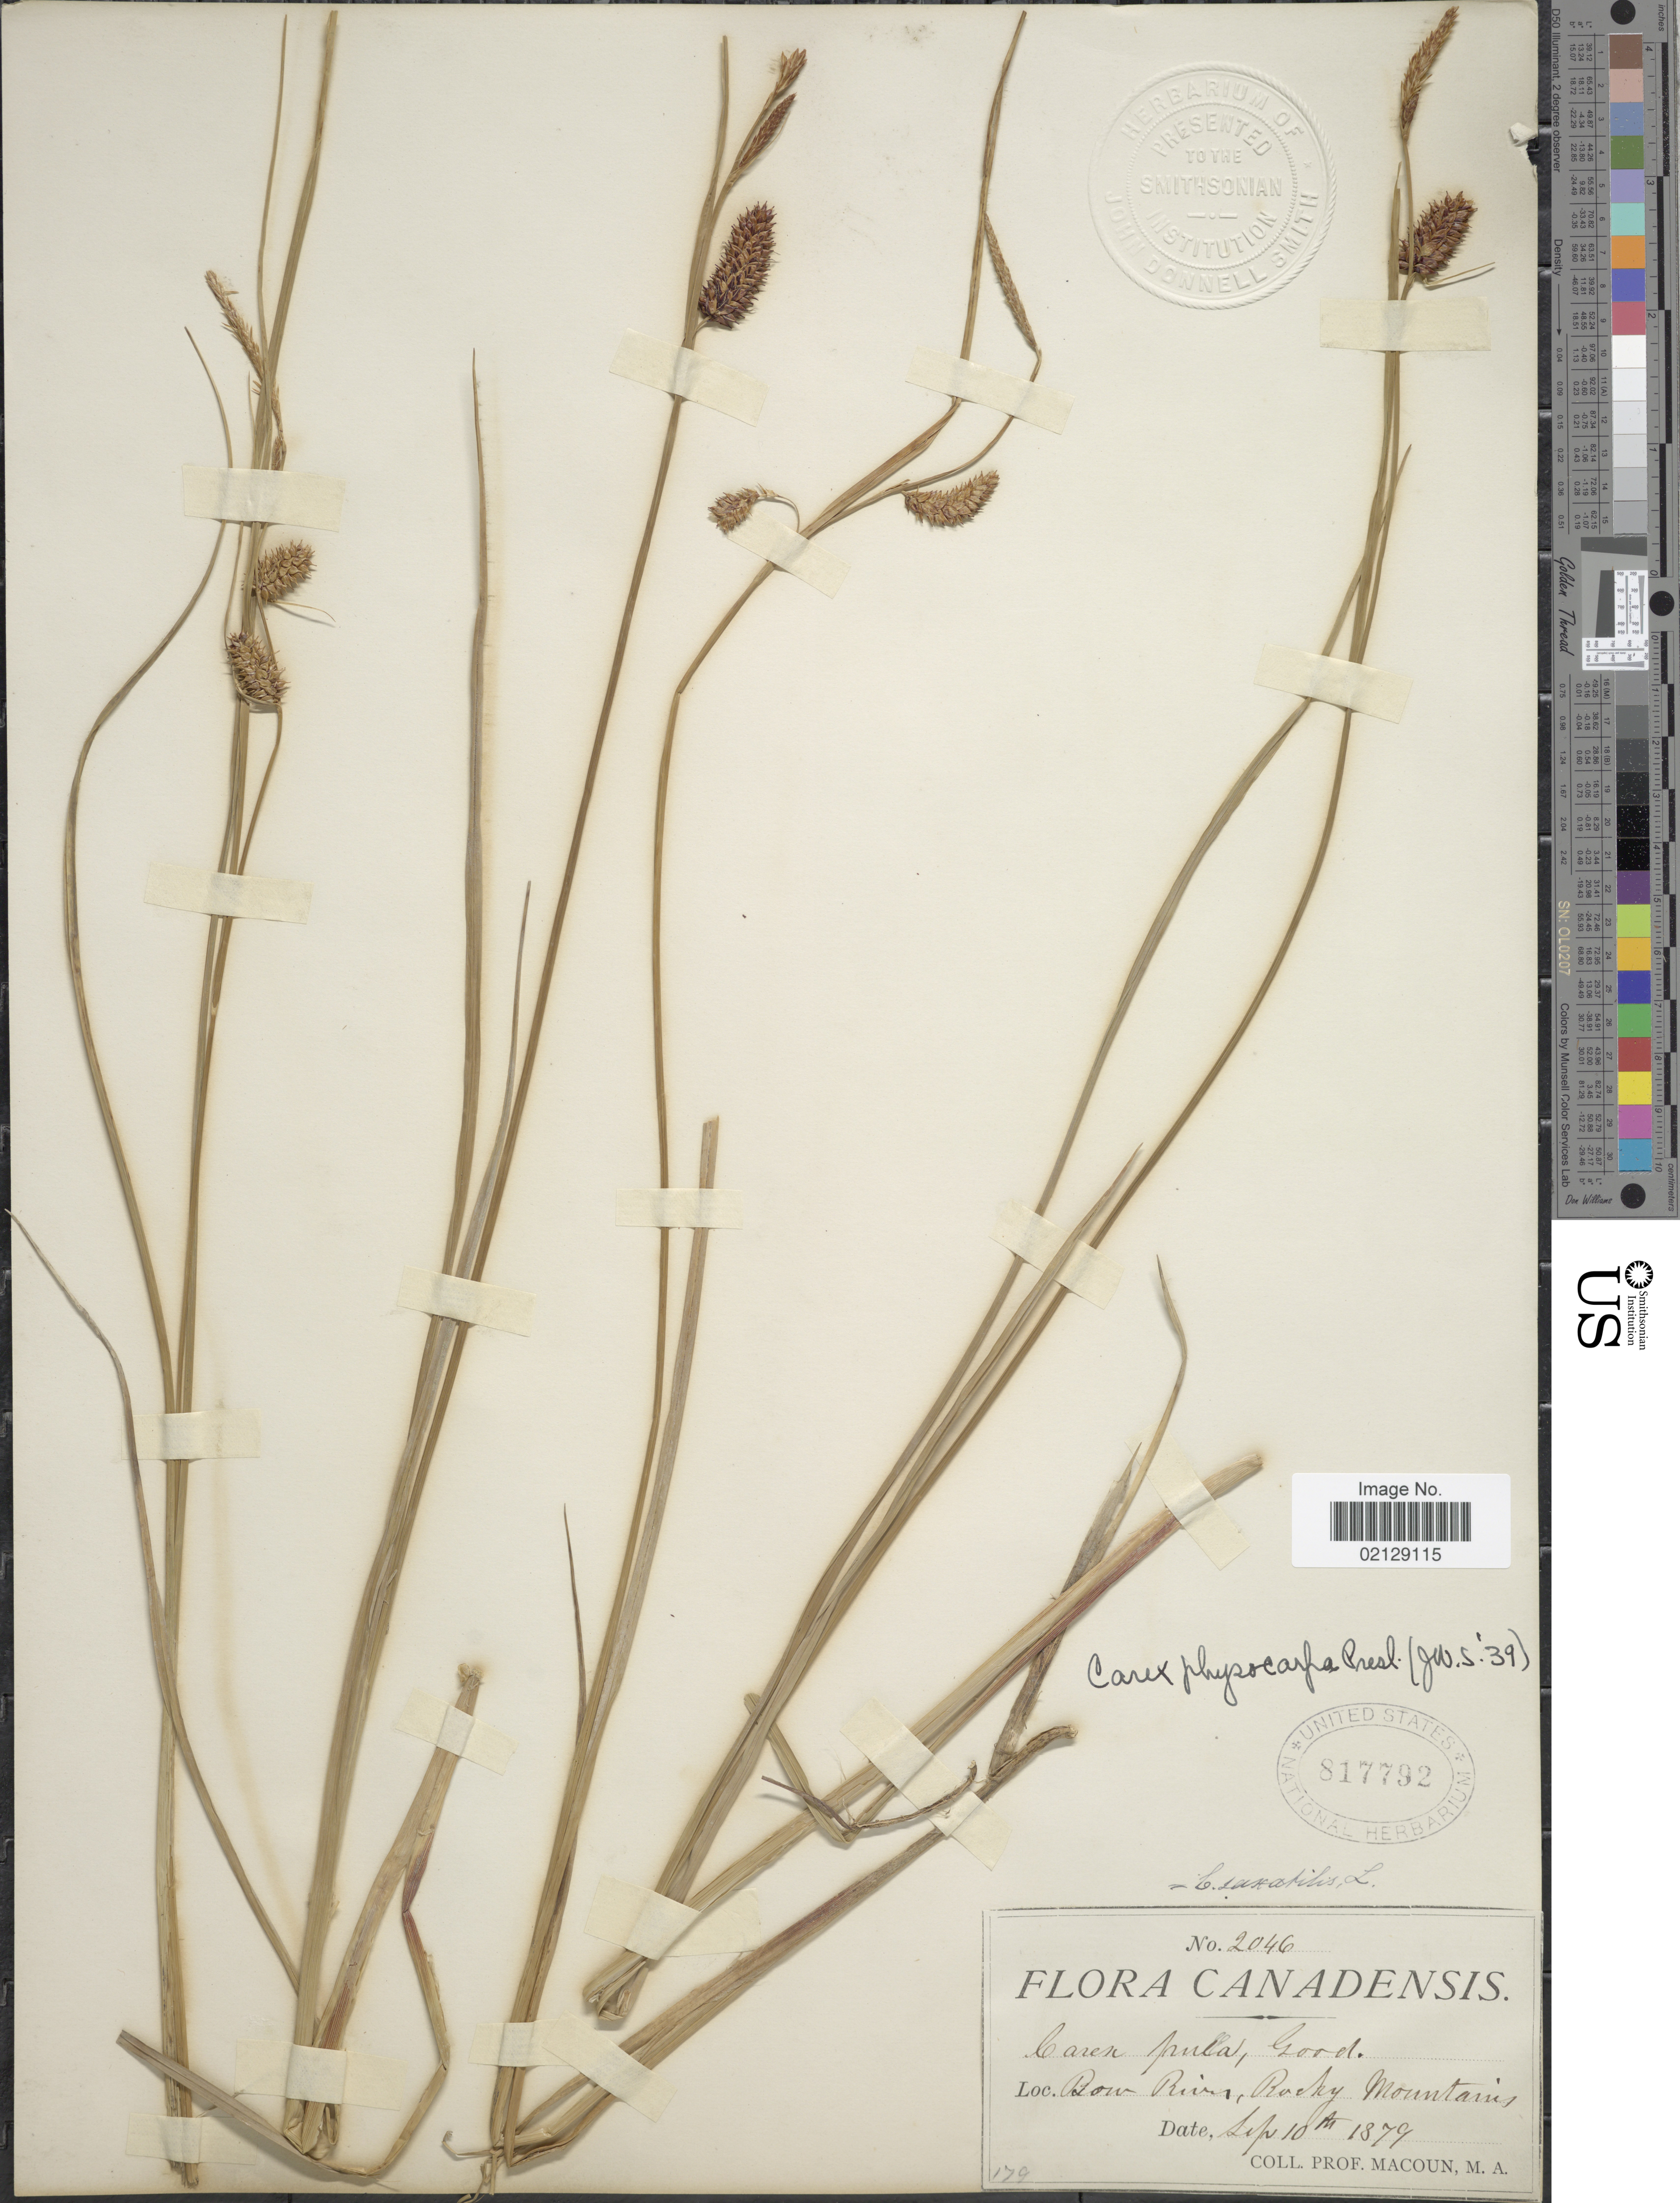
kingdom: Plantae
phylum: Tracheophyta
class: Liliopsida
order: Poales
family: Cyperaceae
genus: Carex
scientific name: Carex saxatilis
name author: L.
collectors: -- Macoun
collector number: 2046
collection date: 1879-04-10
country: Canada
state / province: Alberta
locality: Bow River, Rocky Mountains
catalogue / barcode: US 817792